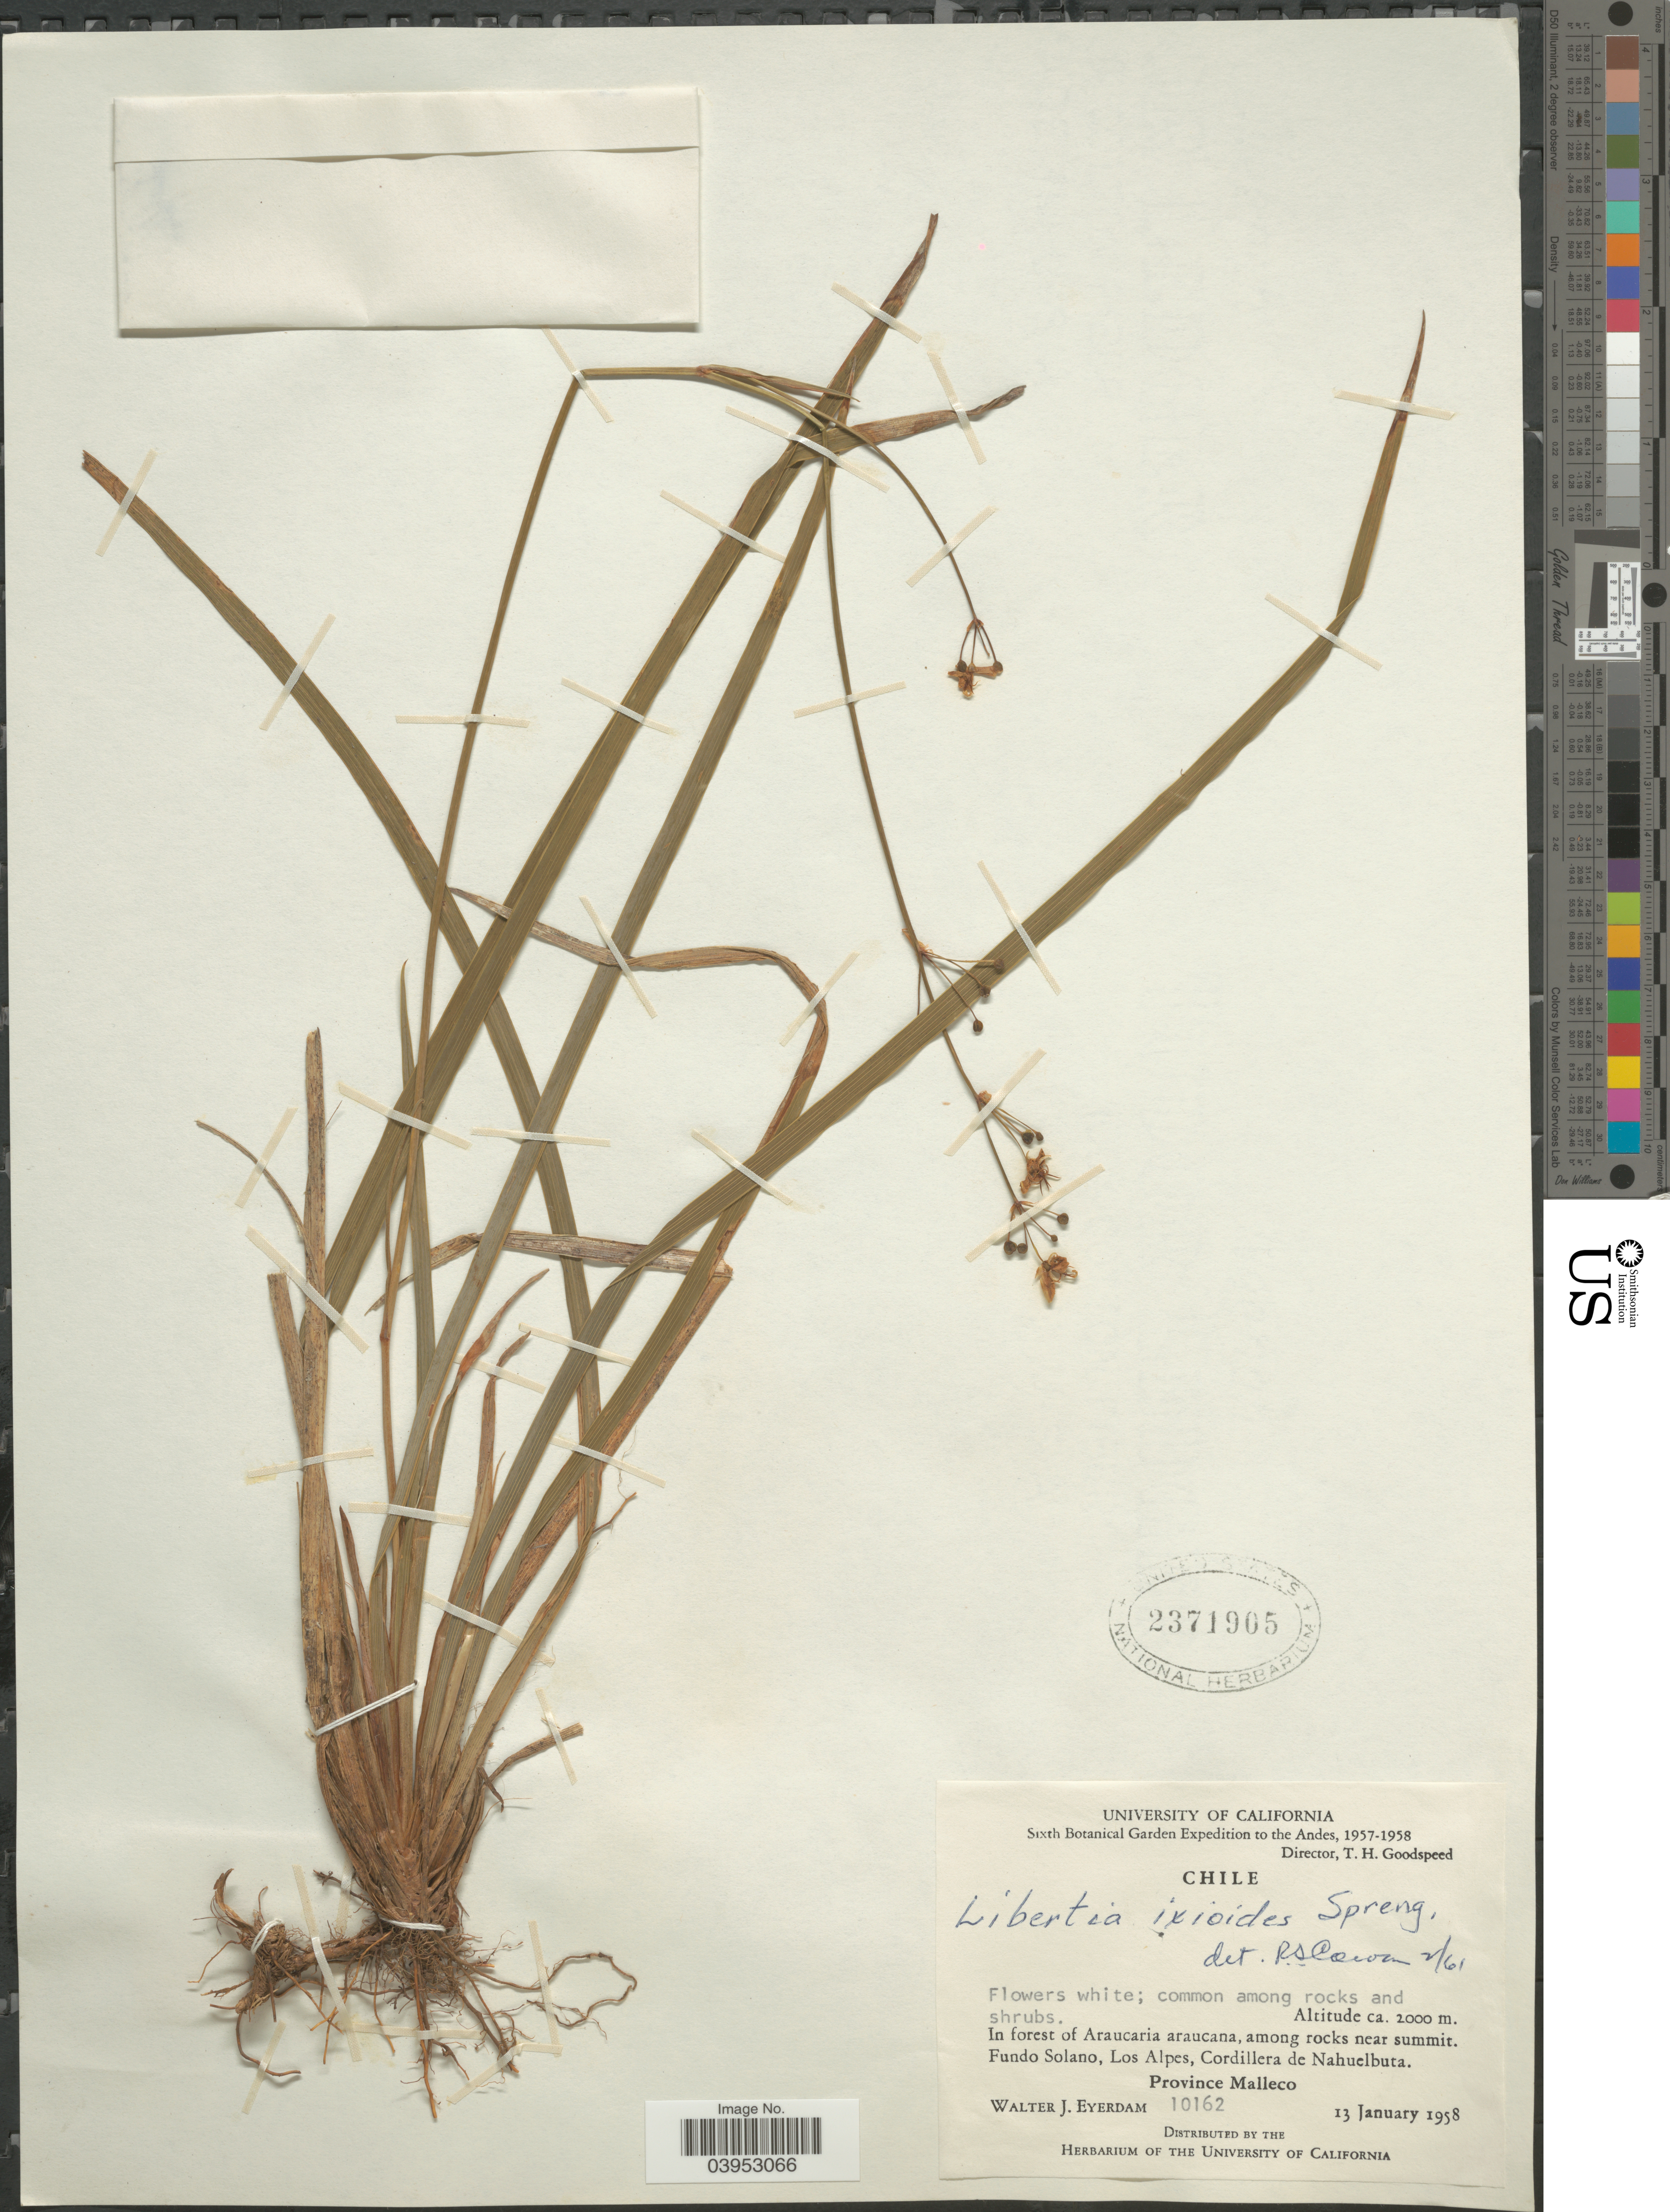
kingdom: Plantae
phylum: Tracheophyta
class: Liliopsida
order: Asparagales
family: Iridaceae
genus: Libertia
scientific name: Libertia chilensis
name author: (Molina) Gunckel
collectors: W. J. Eyerdam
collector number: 10162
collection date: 1958-01-13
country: Chile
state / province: Valparaíso (V)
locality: The Andes. In forest of Araucaria araucana, among rocks near summit. Fundo Solano, Los Alpes, Cordillera de Nahuelbuta. Province Malleco.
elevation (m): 2000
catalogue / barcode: US 2371905